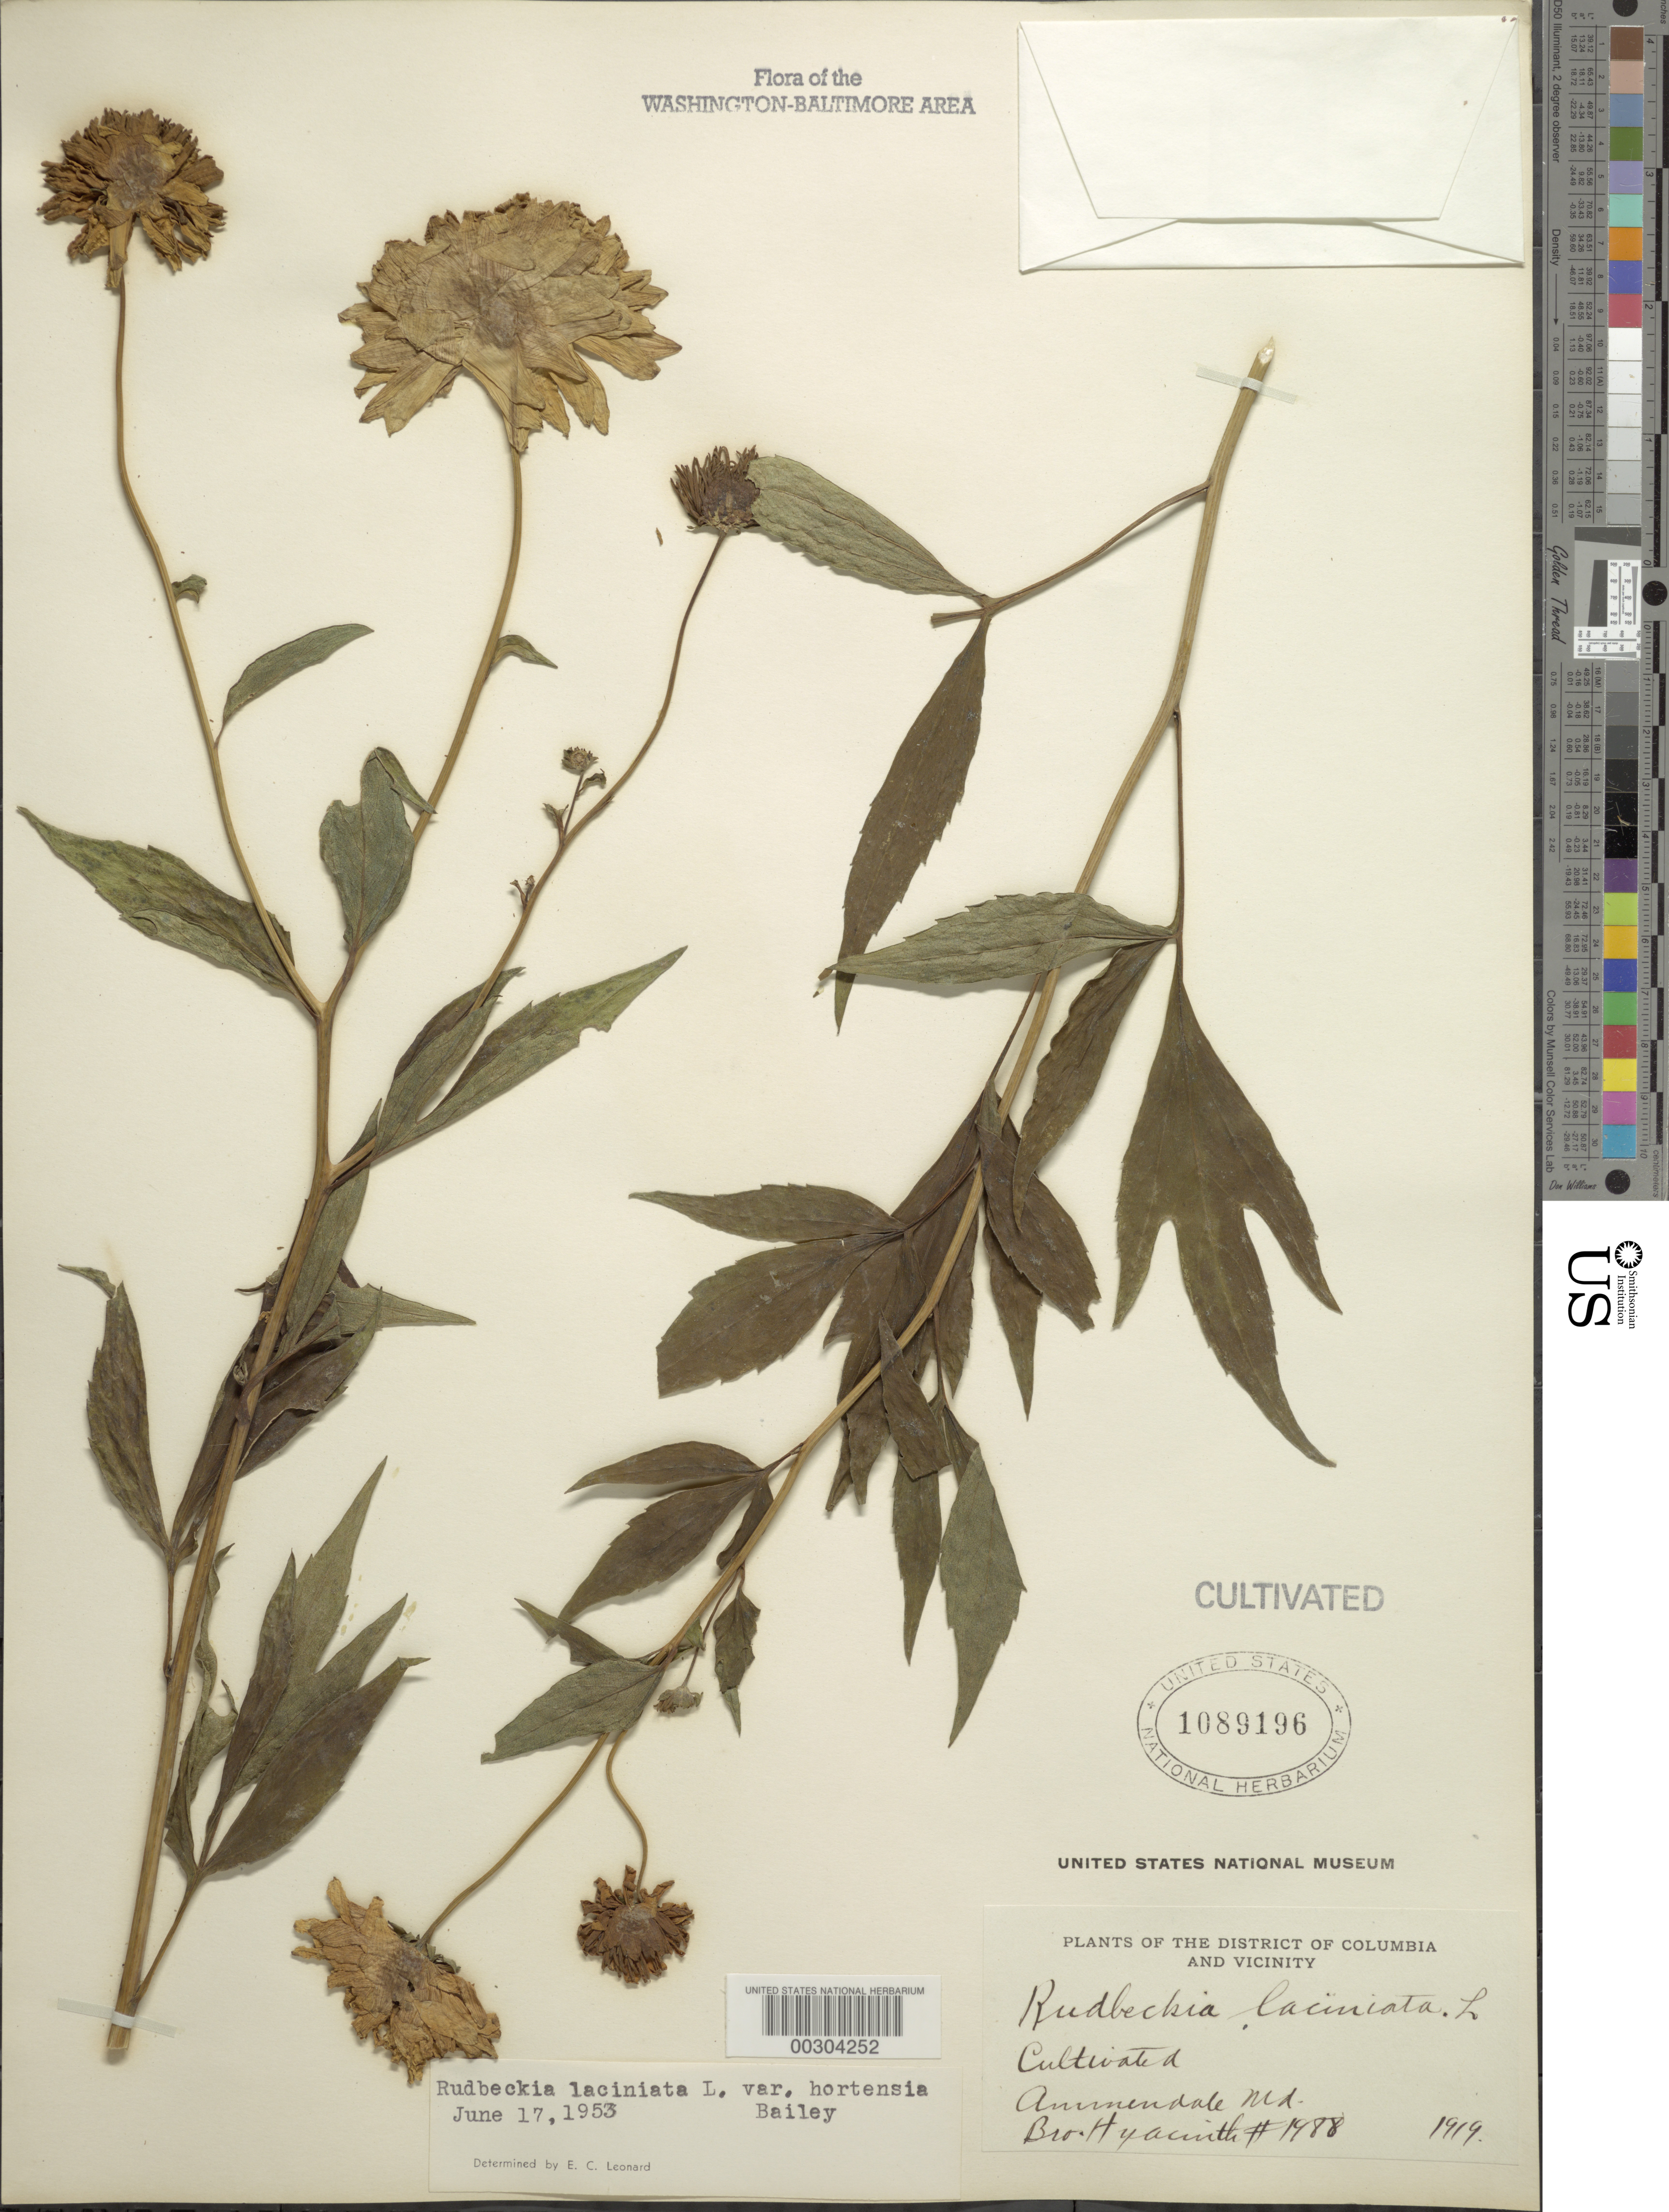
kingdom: Plantae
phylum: Tracheophyta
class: Magnoliopsida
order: Asterales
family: Asteraceae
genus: Rudbeckia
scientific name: Rudbeckia laciniata var. hortensia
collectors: F. Hyacinth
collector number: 1988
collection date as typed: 1919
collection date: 1919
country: United States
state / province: Maryland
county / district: Prince George's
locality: Ammendale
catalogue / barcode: US 1089196